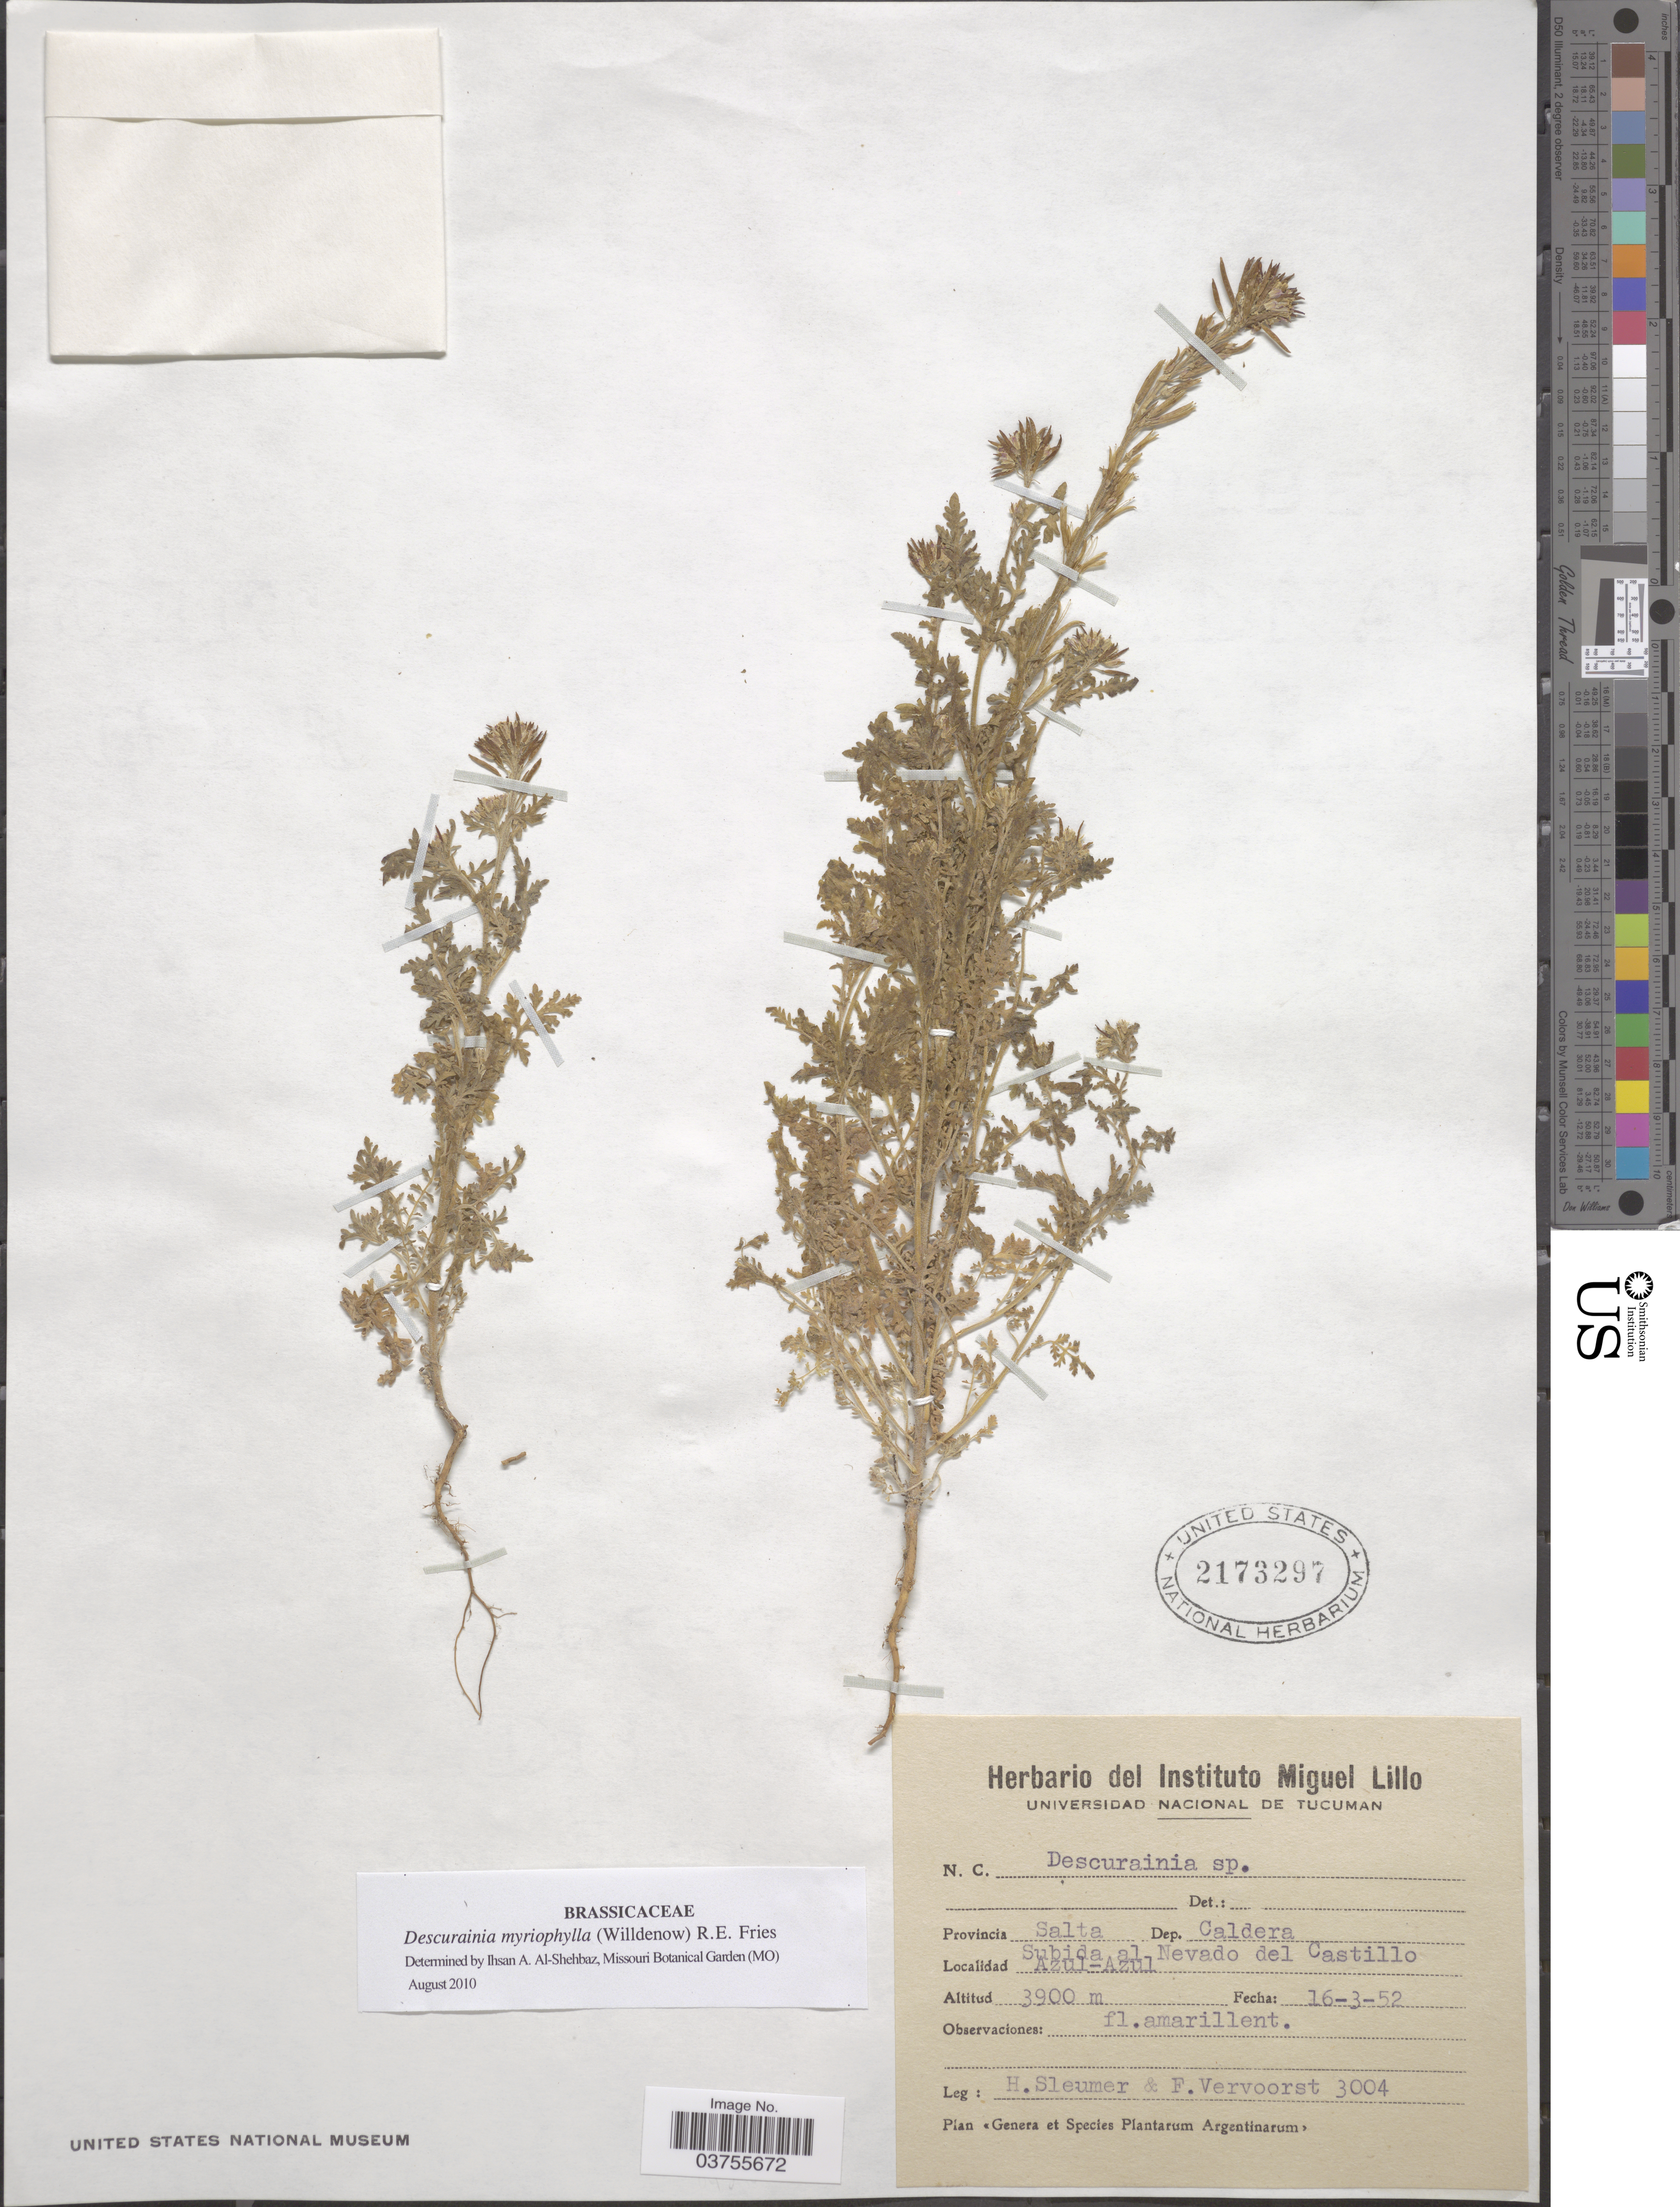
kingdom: Plantae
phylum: Tracheophyta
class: Magnoliopsida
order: Brassicales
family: Brassicaceae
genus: Descurainia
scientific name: Descurainia myriophylla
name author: (Willd.) R.E. Fr.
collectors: H. O. Sleumer & F. Vervoorst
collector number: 3004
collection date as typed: Transcribed d/m/y: 16/3/52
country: Argentina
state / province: Salta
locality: Dep. Caldera. Subida al Nevado del Castillo Azul-Azul.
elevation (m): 3900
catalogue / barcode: US 2173297